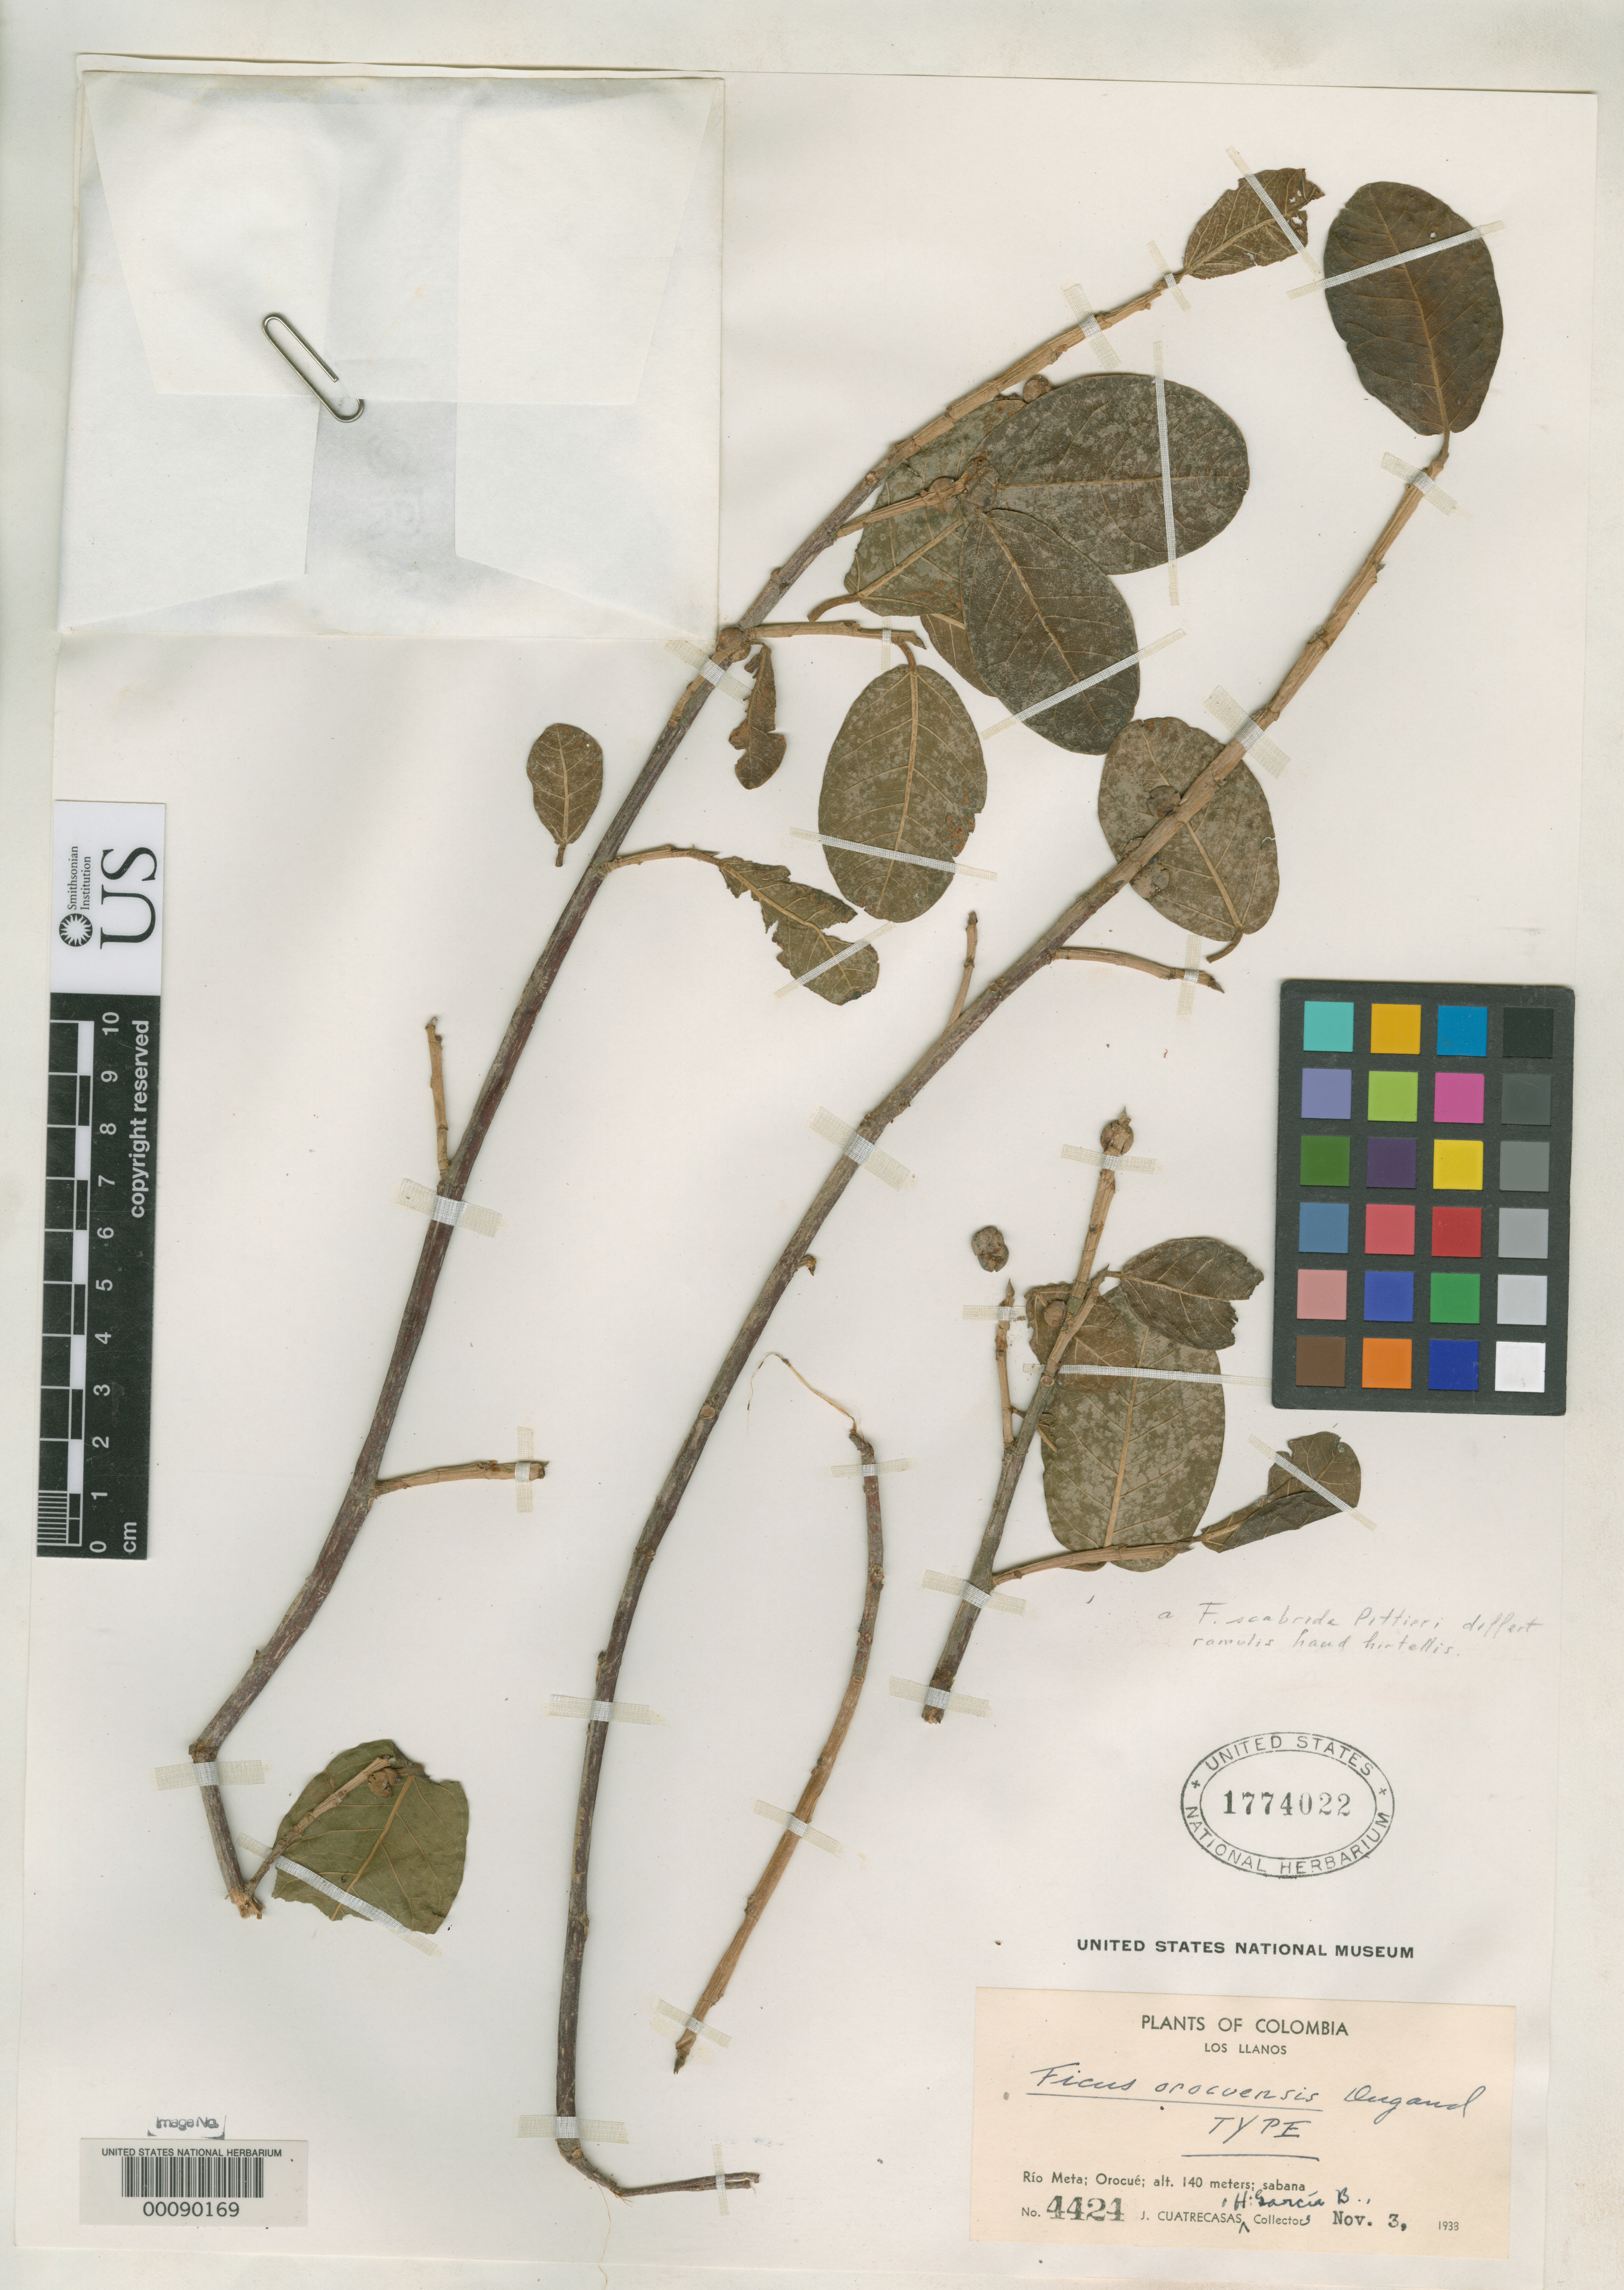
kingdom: Plantae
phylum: Tracheophyta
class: Magnoliopsida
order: Rosales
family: Moraceae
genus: Ficus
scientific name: Ficus orocuensis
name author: Dugand G.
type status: Holotype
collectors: J. Cuatrecasas & H. García Barriga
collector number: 4422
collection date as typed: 03 Nov 1938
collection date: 1938-11-03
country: Colombia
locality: Los Llanos, Rio Meta, Orocue.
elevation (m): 140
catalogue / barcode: US 1774022